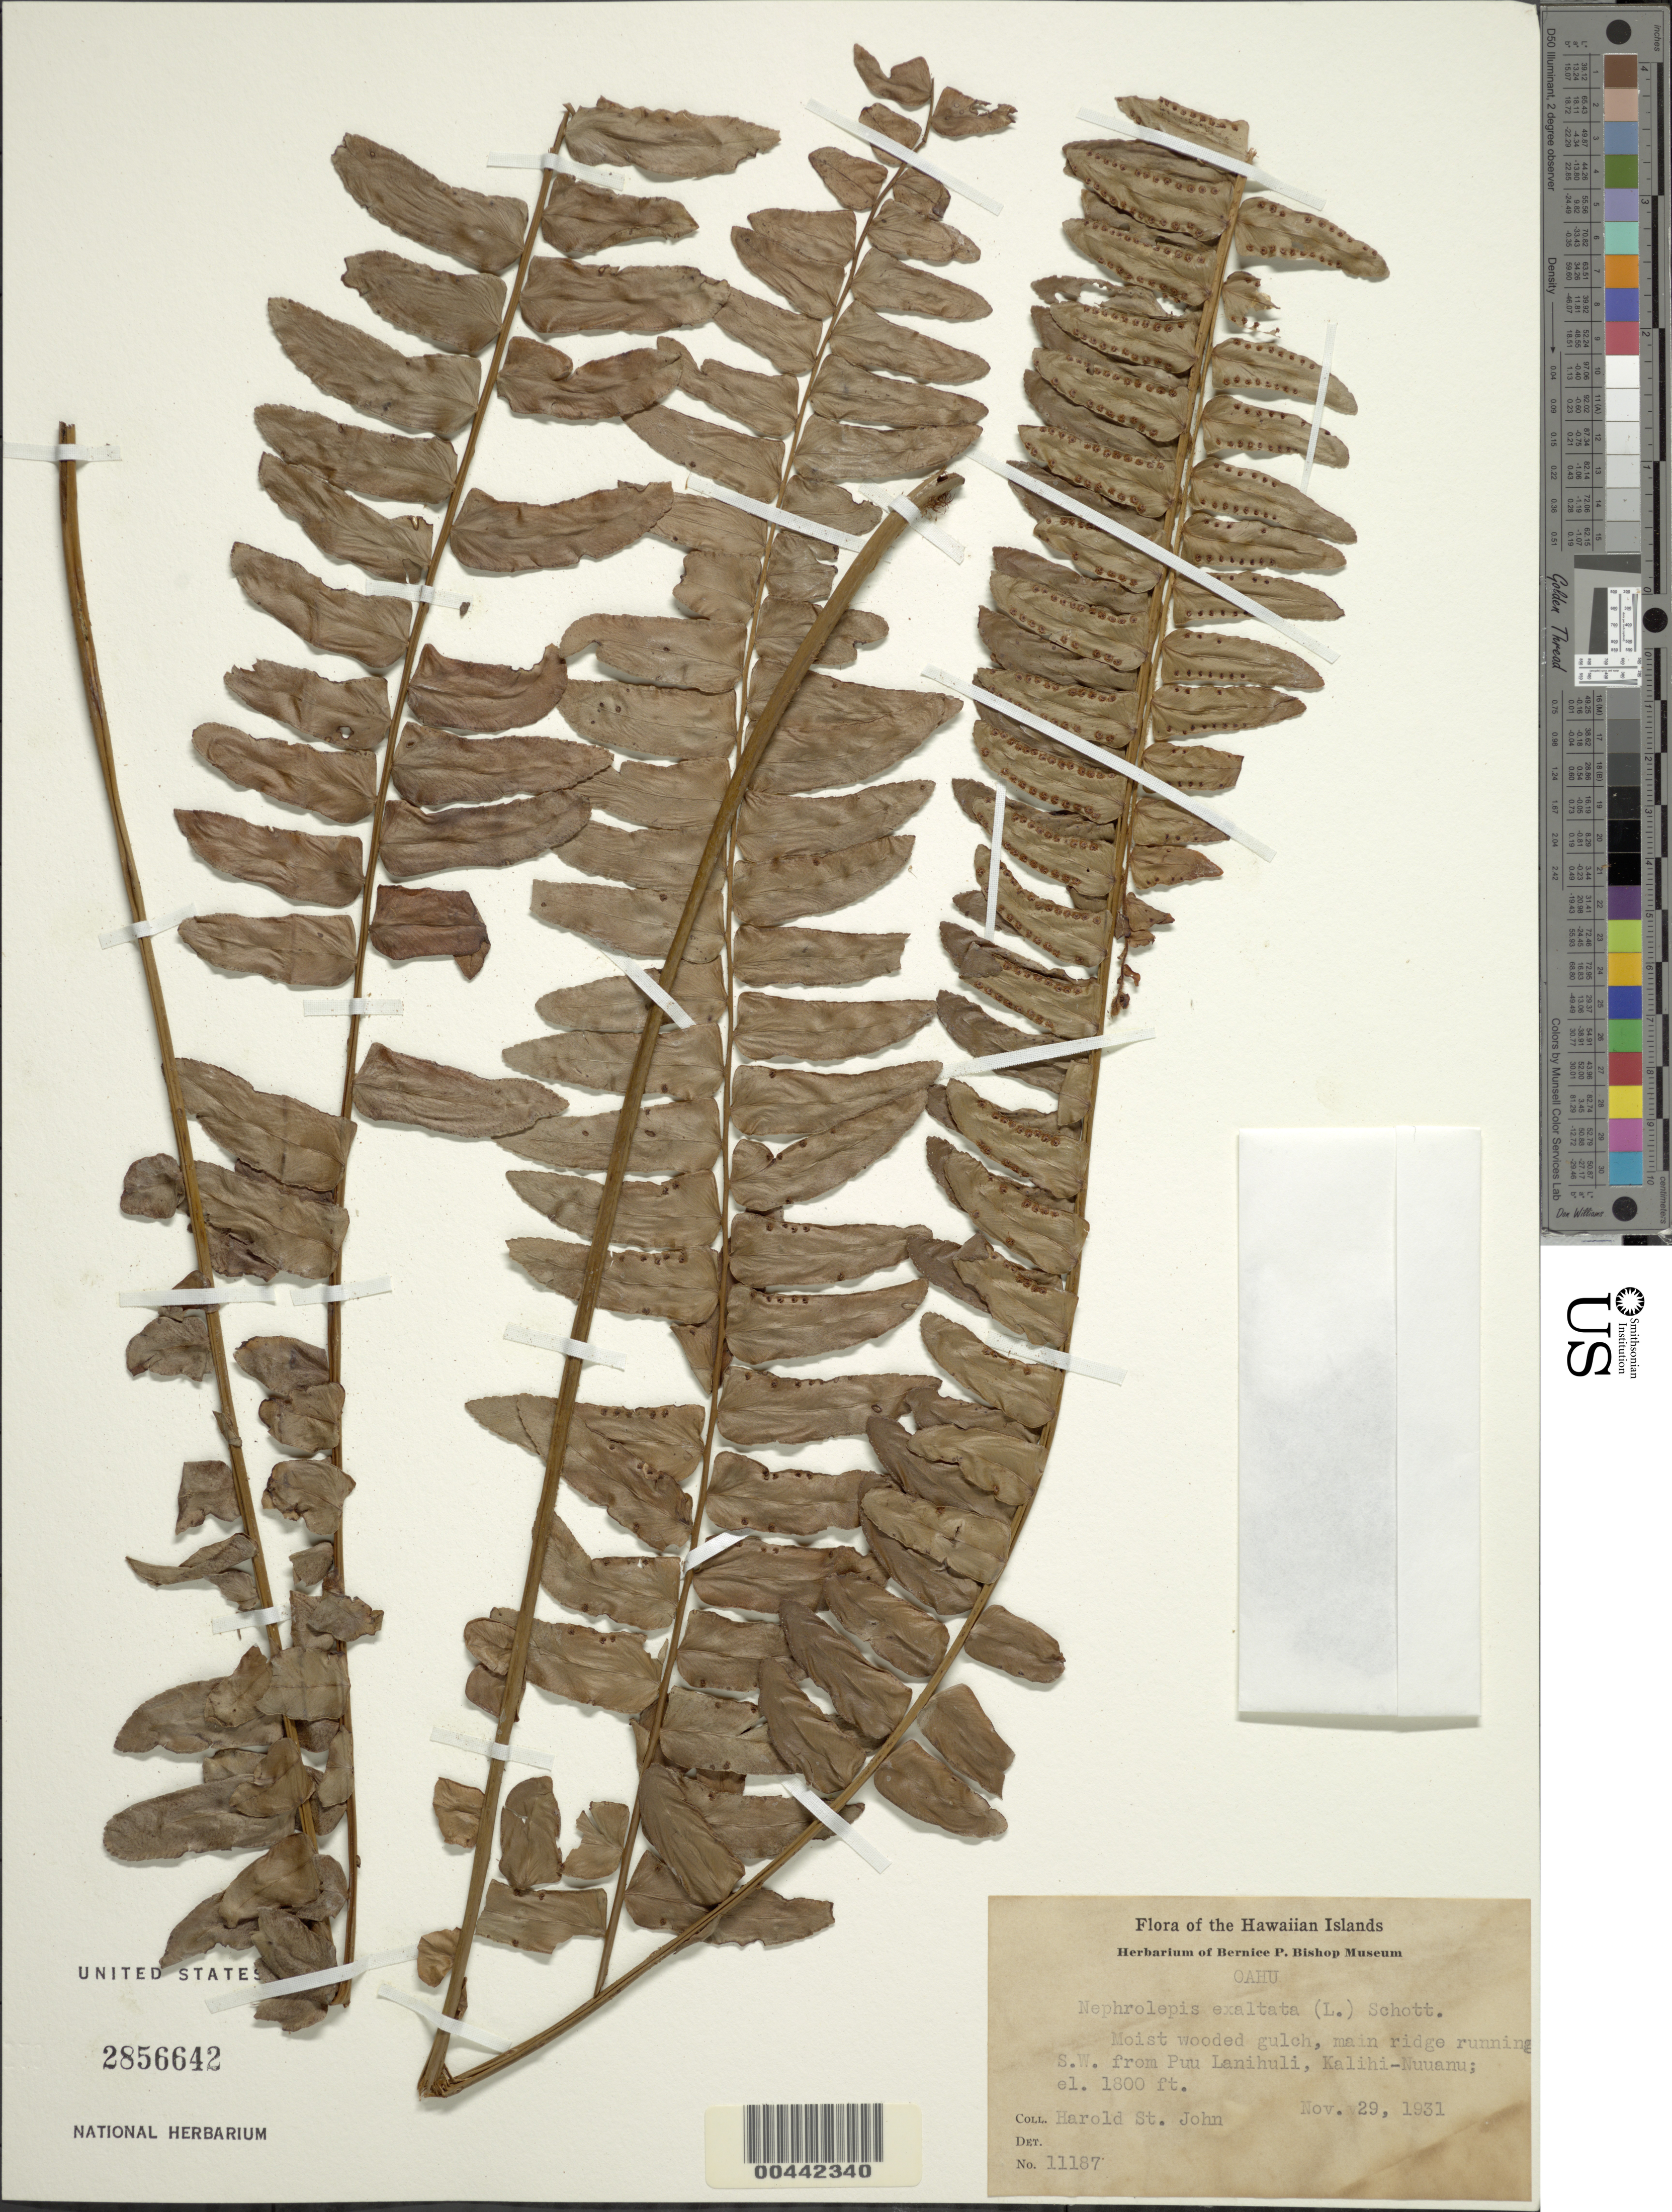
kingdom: Plantae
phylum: Tracheophyta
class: Polypodiopsida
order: Polypodiales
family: Nephrolepidaceae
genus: Nephrolepis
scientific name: Nephrolepis exaltata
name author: (L.) Schott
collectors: H. St. John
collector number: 11187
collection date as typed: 29 Nov 1931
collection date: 1931-11-29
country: United States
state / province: Hawaii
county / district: Honolulu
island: Oahu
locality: SW from Puu Lanihuli, Kalihi-Nuuanu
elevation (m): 396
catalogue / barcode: US 2856642